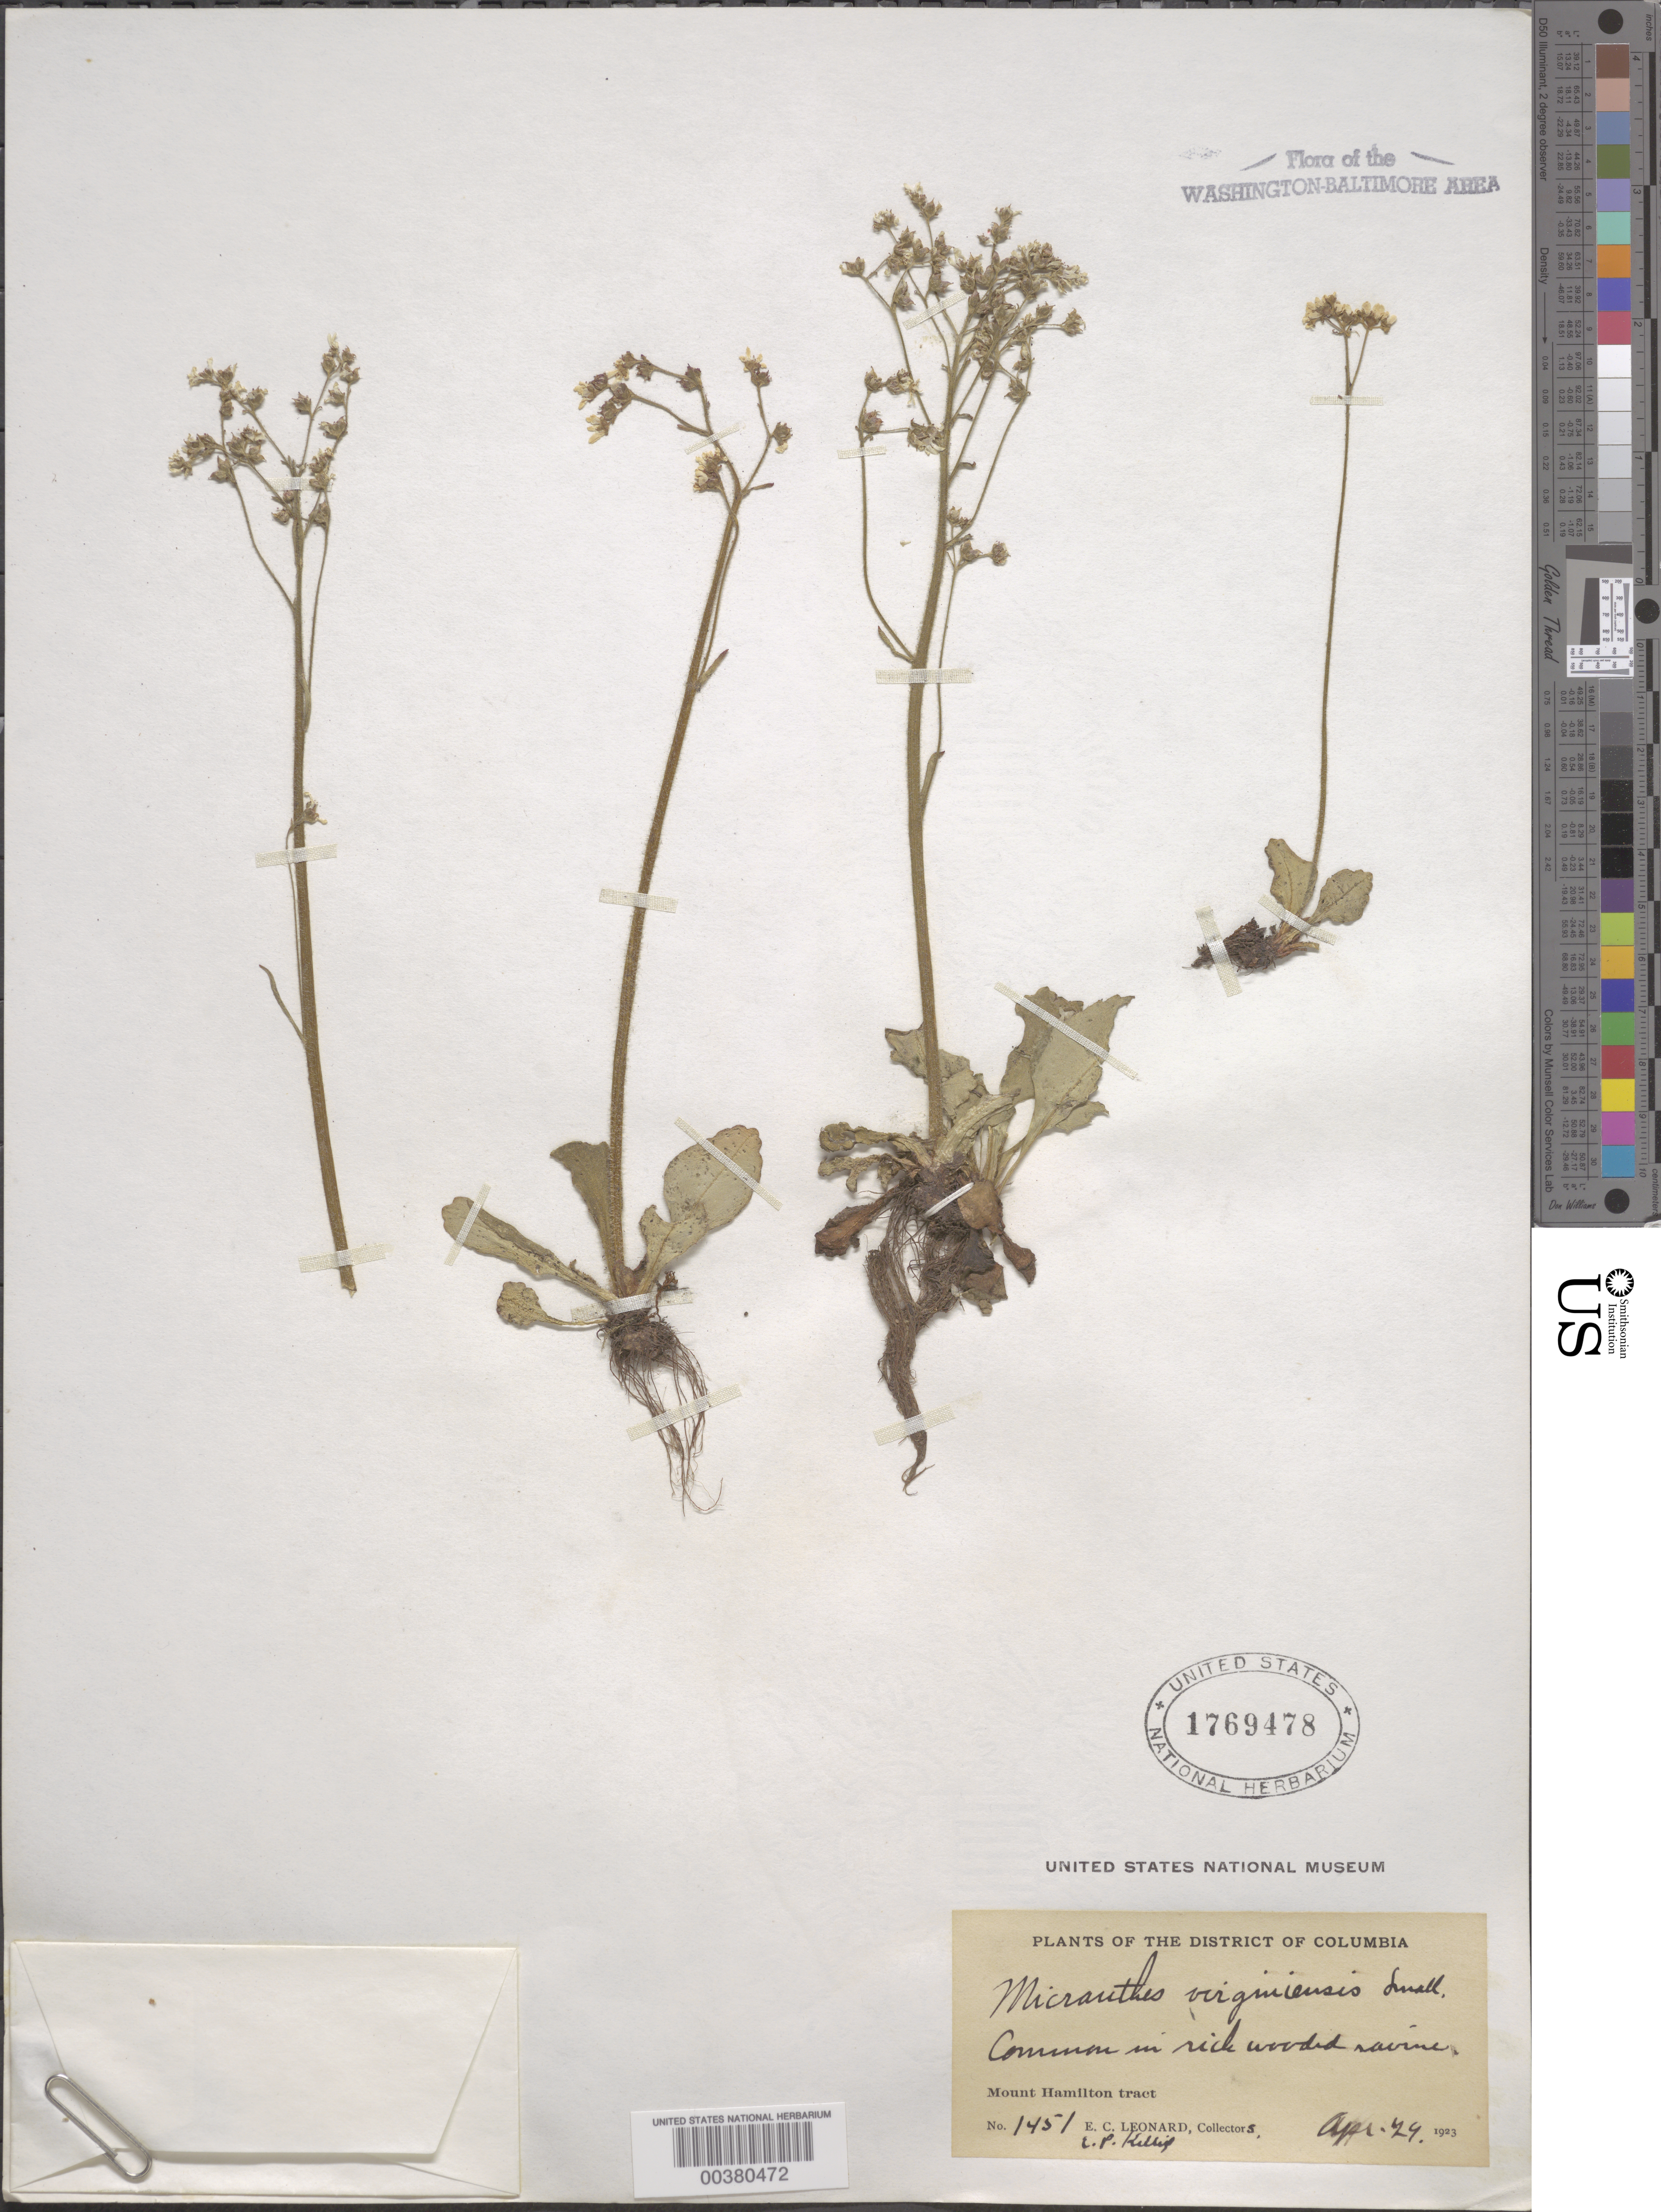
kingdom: Plantae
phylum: Tracheophyta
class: Magnoliopsida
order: Saxifragales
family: Saxifragaceae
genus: Micranthes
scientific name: Micranthes virginiensis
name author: (Michx.) Small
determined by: Strong, Mark T., (BOT), Smithsonian Institution - National Museum of Natural History (UNITED STATES)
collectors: E. C. Leonard & E. P. Killip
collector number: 1451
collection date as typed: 29 Apr 1923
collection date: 1923-04-29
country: United States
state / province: District of Columbia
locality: Mount Hamilton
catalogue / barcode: US 1769478